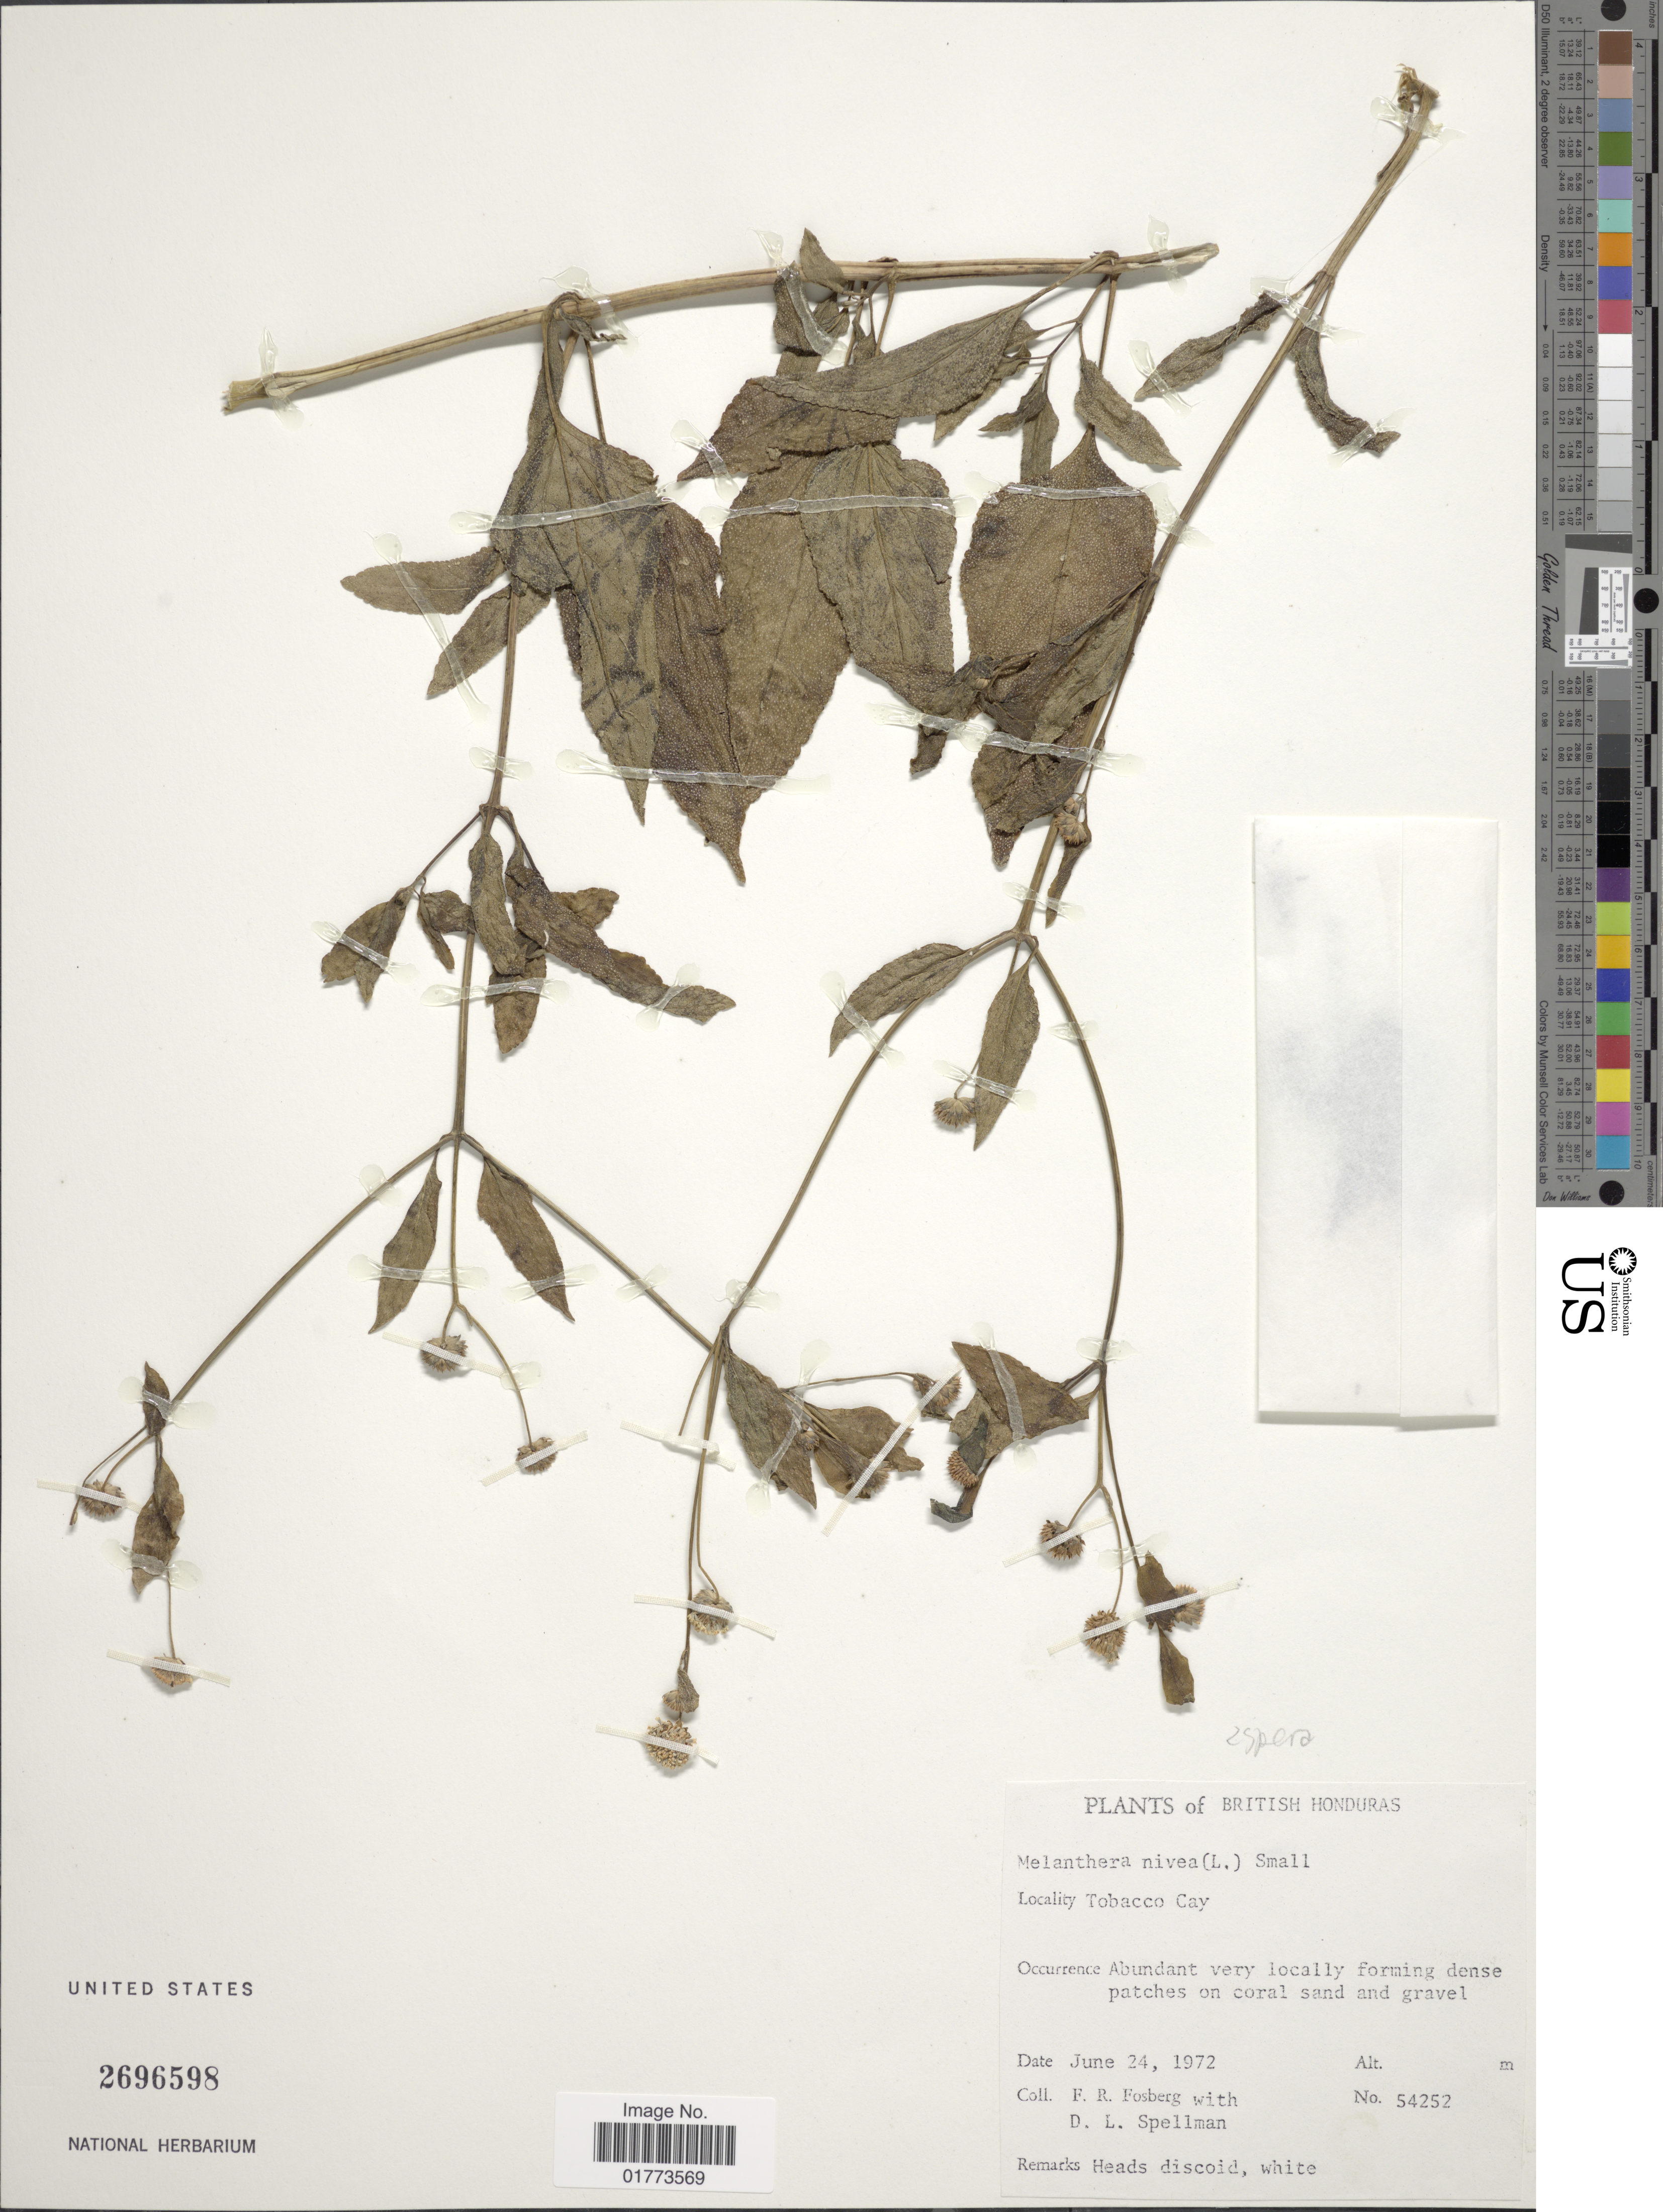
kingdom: Plantae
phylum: Tracheophyta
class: Magnoliopsida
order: Asterales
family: Asteraceae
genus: Melanthera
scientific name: Melanthera nivea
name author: (L.) Small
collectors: F. R. Fosberg & D. L. Spellman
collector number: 54252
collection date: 1972-06-24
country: Belize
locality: British Honduras, Tobacco Cay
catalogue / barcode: US 2696598